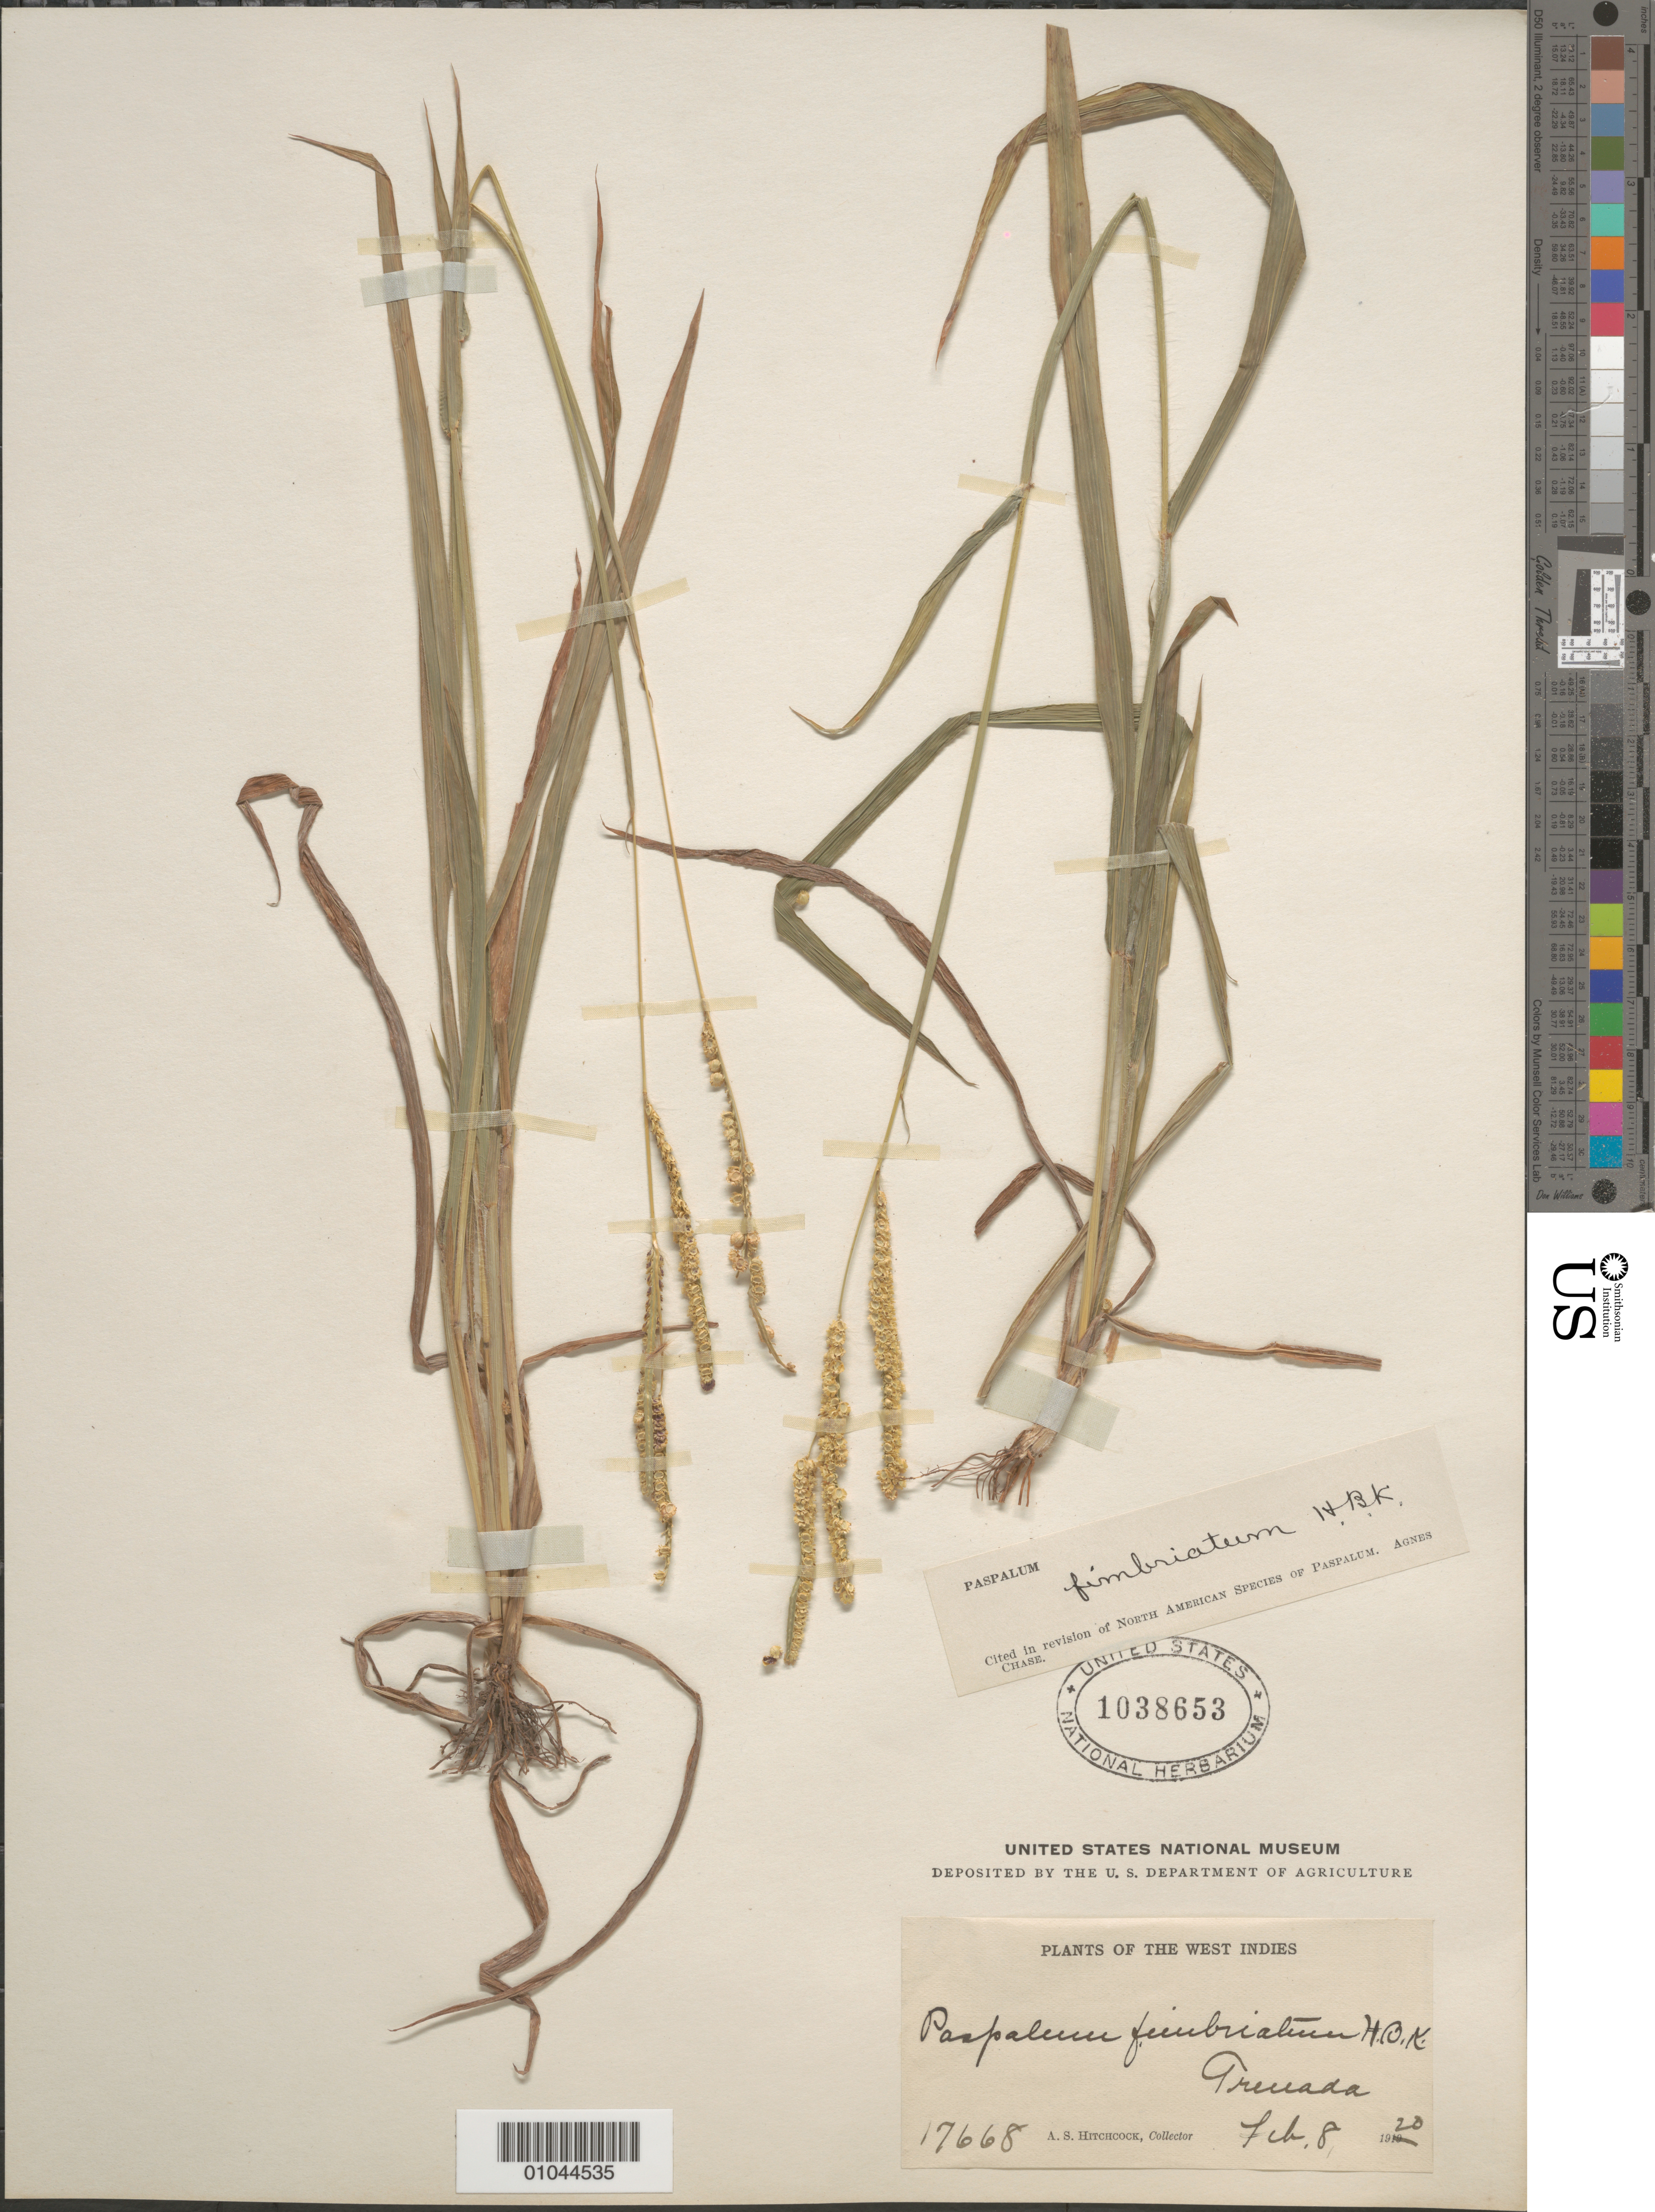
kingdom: Plantae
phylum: Tracheophyta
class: Liliopsida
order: Poales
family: Poaceae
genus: Paspalum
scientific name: Paspalum fimbriatum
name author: Kunth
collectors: A. S. Hitchcock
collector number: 17668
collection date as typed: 08 Feb 1920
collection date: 1920-02-08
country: Grenada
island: Grenada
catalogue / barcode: US 1038653